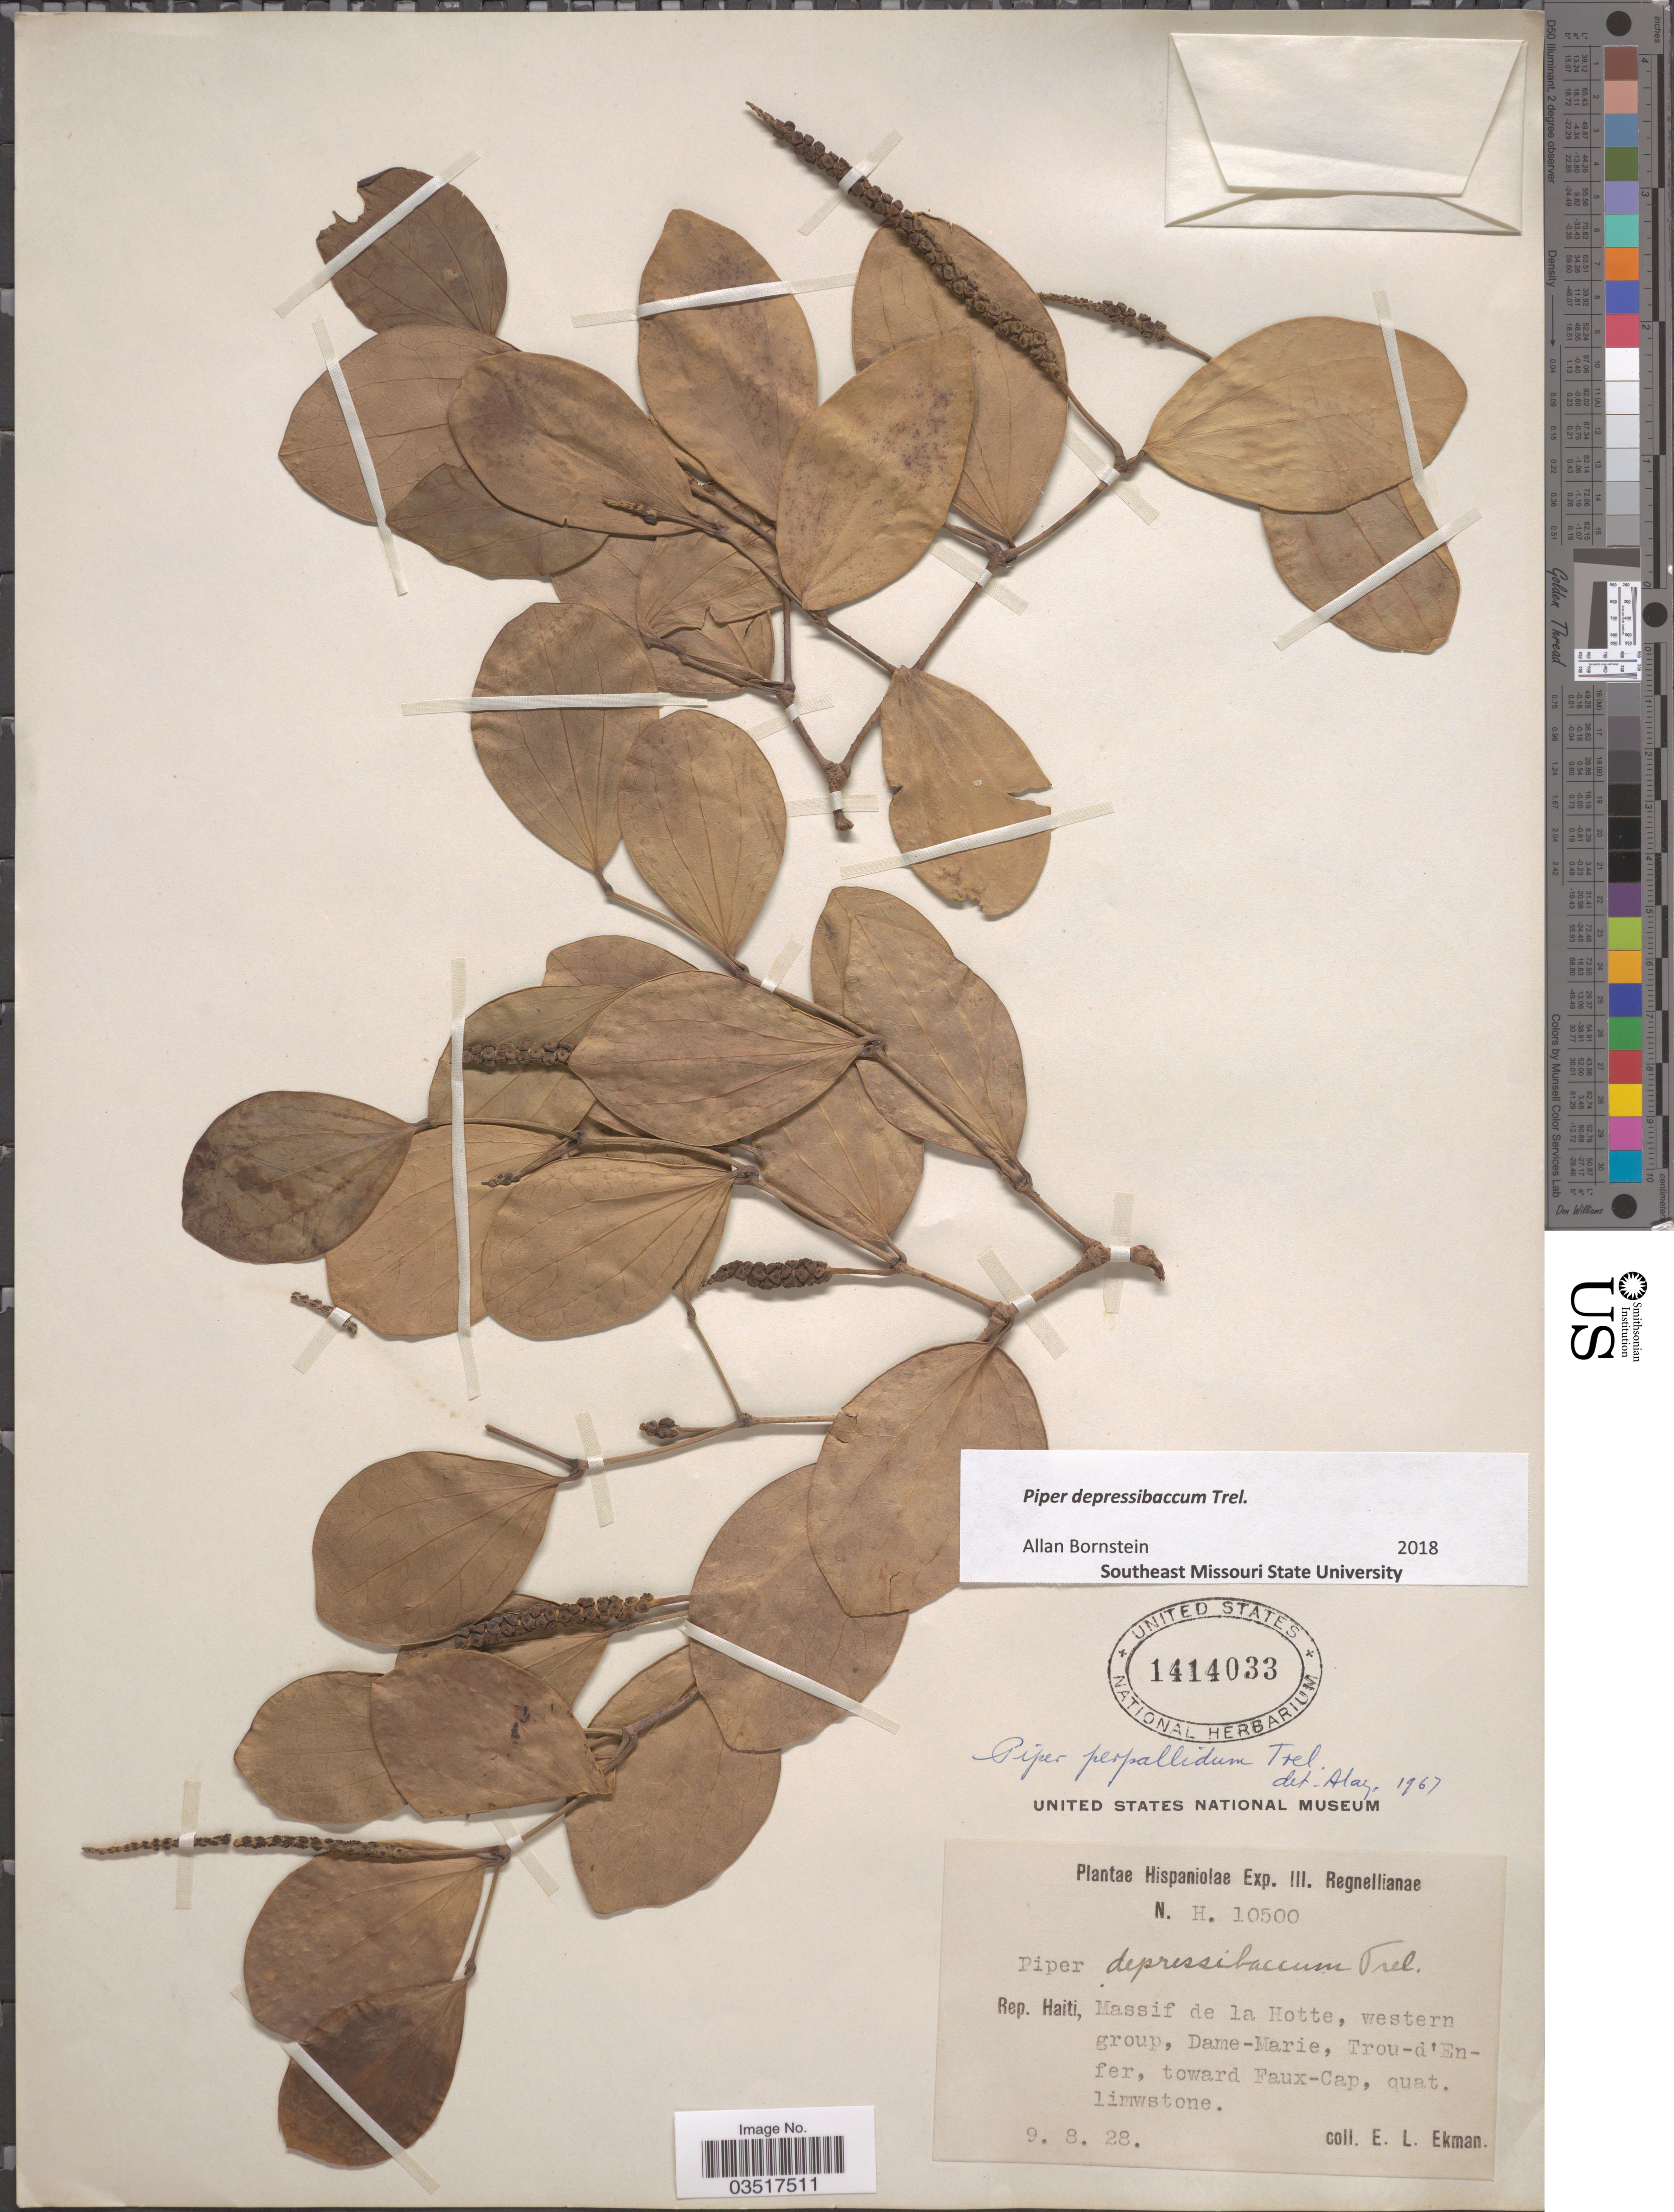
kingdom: Plantae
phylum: Tracheophyta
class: Magnoliopsida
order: Piperales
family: Piperaceae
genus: Piper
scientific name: Piper depressibaccum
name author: Trel.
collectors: E. L. Ekman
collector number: H10500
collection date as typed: Transcribed d/m/y: 9/8/28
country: Haiti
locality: Massif de la Hotte, western group, Dame-Marie, Trou-d'Enfer, toward Faux-Cap, quat. limwstone.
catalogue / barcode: US 1414033